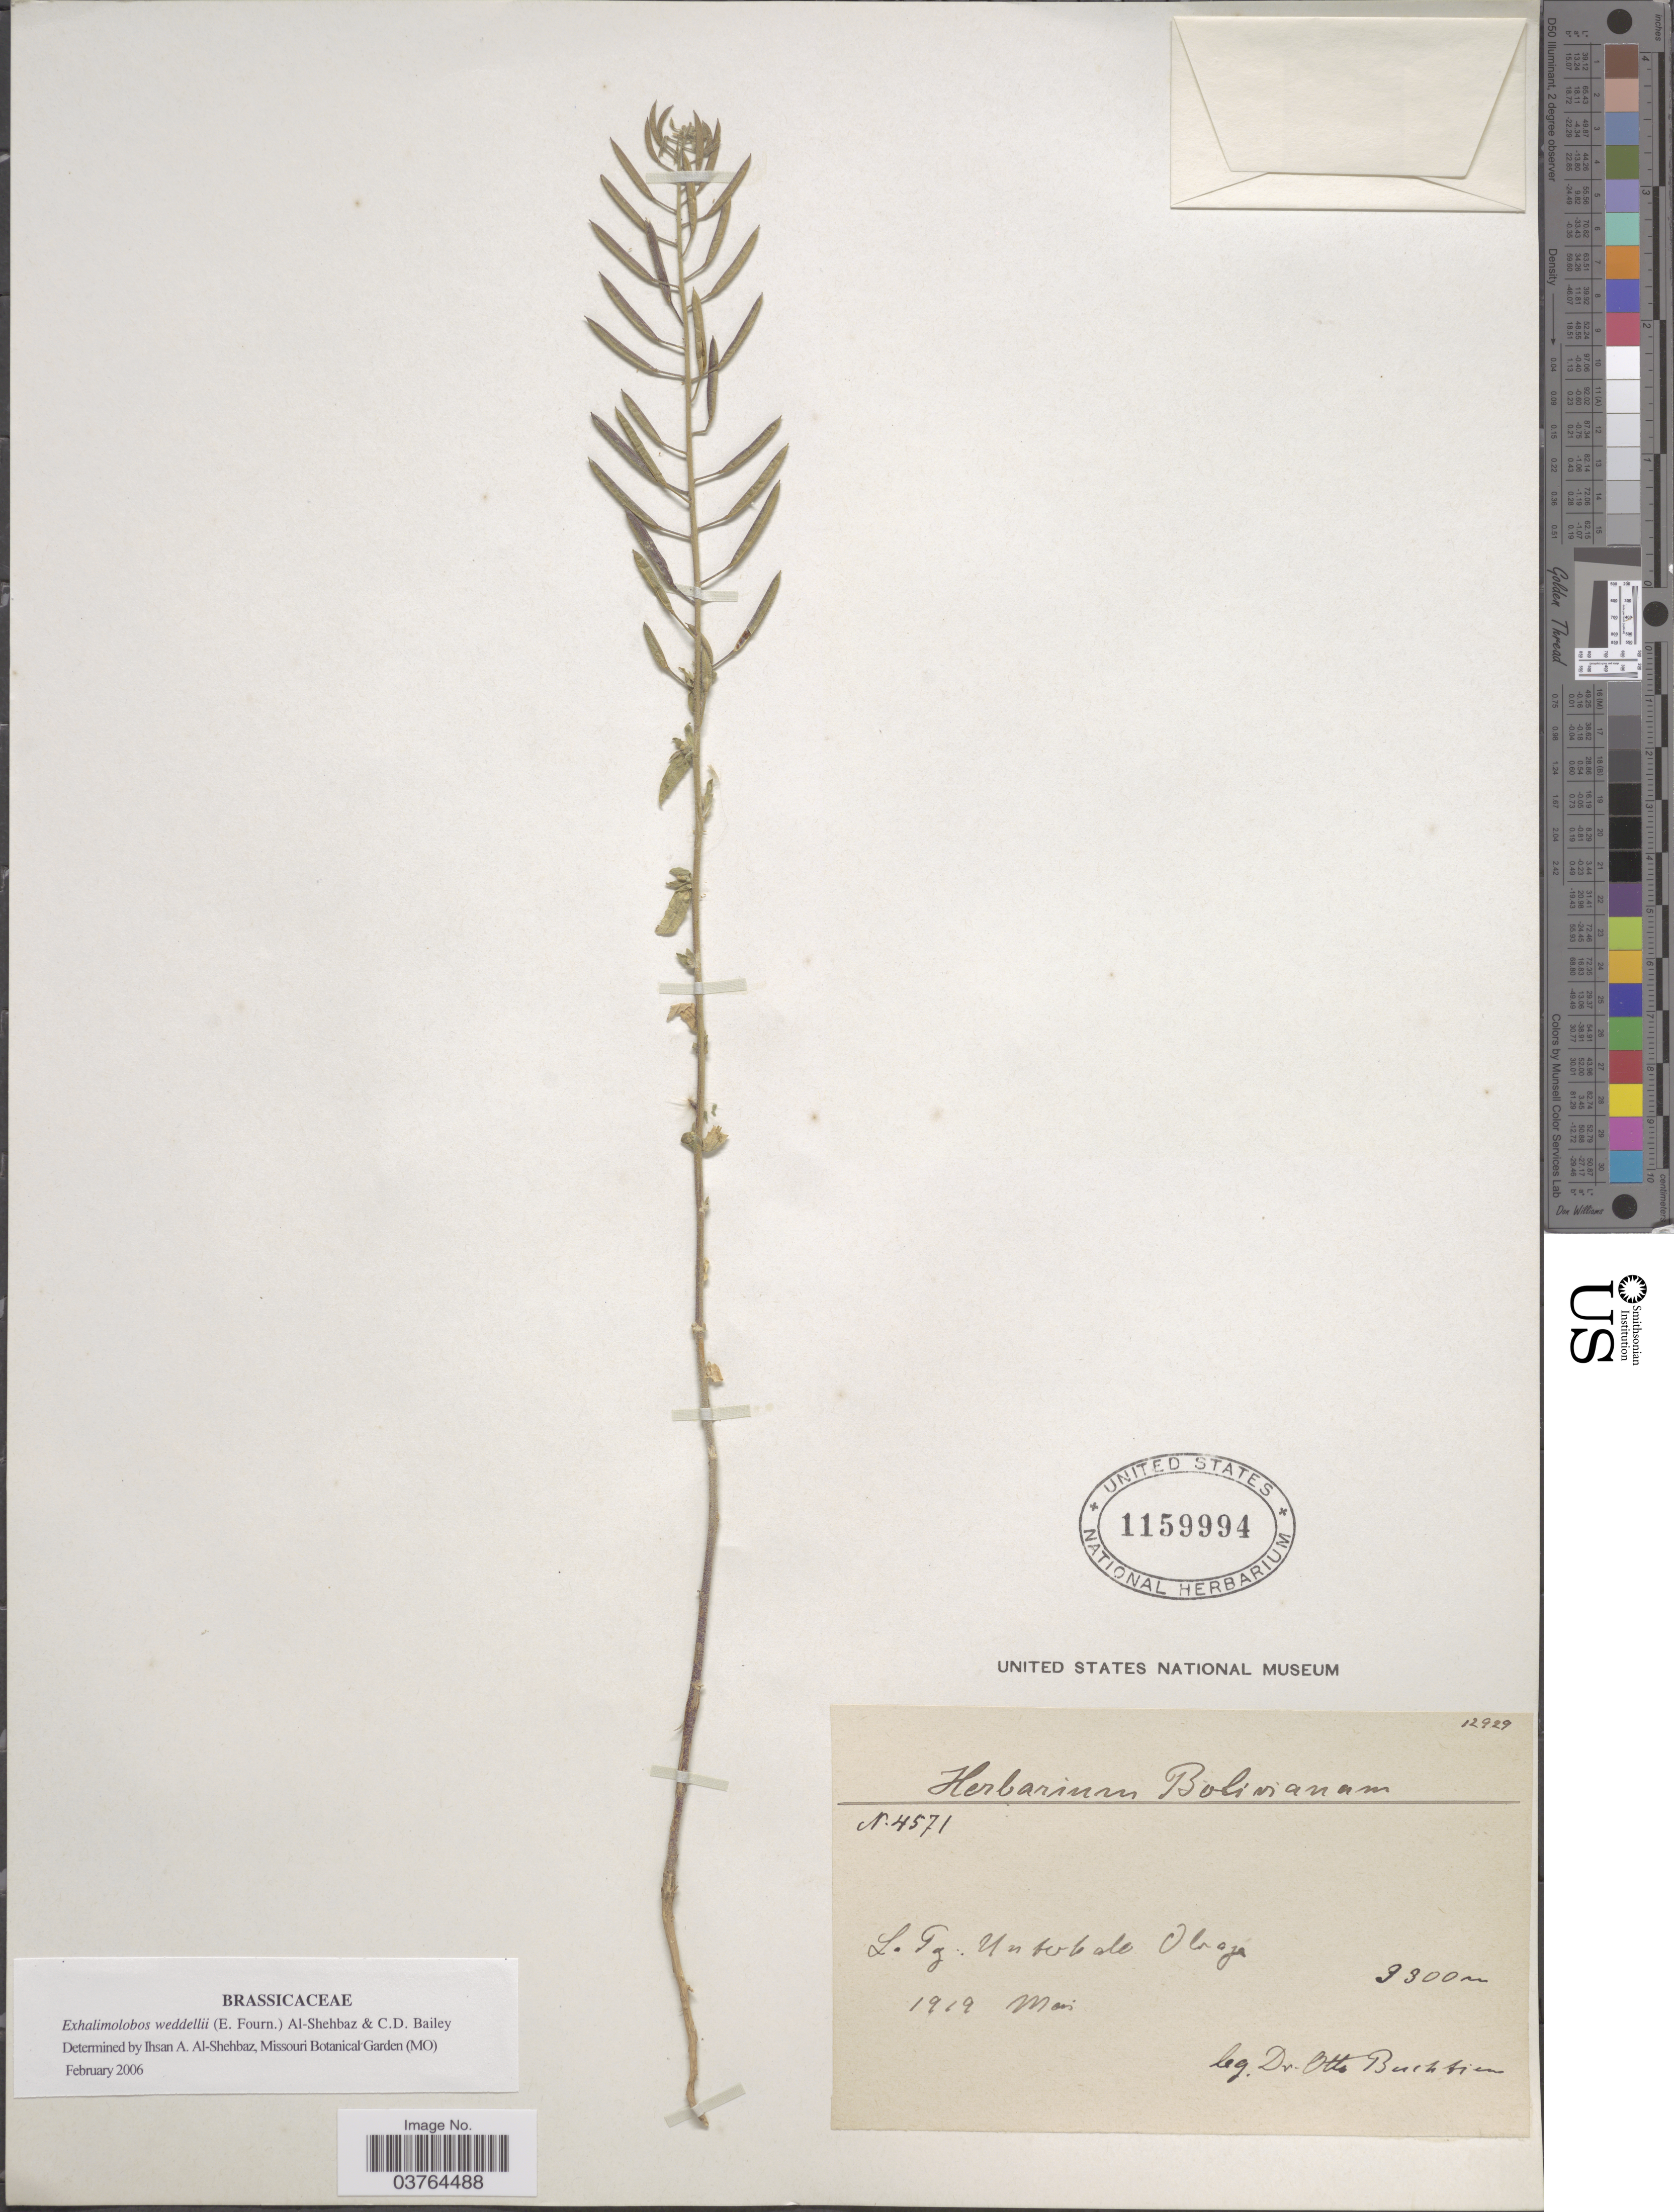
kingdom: Plantae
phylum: Tracheophyta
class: Magnoliopsida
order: Brassicales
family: Brassicaceae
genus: Exhalimolobos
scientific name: Exhalimolobos weddellii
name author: Al-Shehbaz & C.D. Bailey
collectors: O. Buchtien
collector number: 4571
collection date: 1919-05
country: Bolivia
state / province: La Paz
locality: Unterhalb Obrajes.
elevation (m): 9300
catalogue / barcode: US 1159994